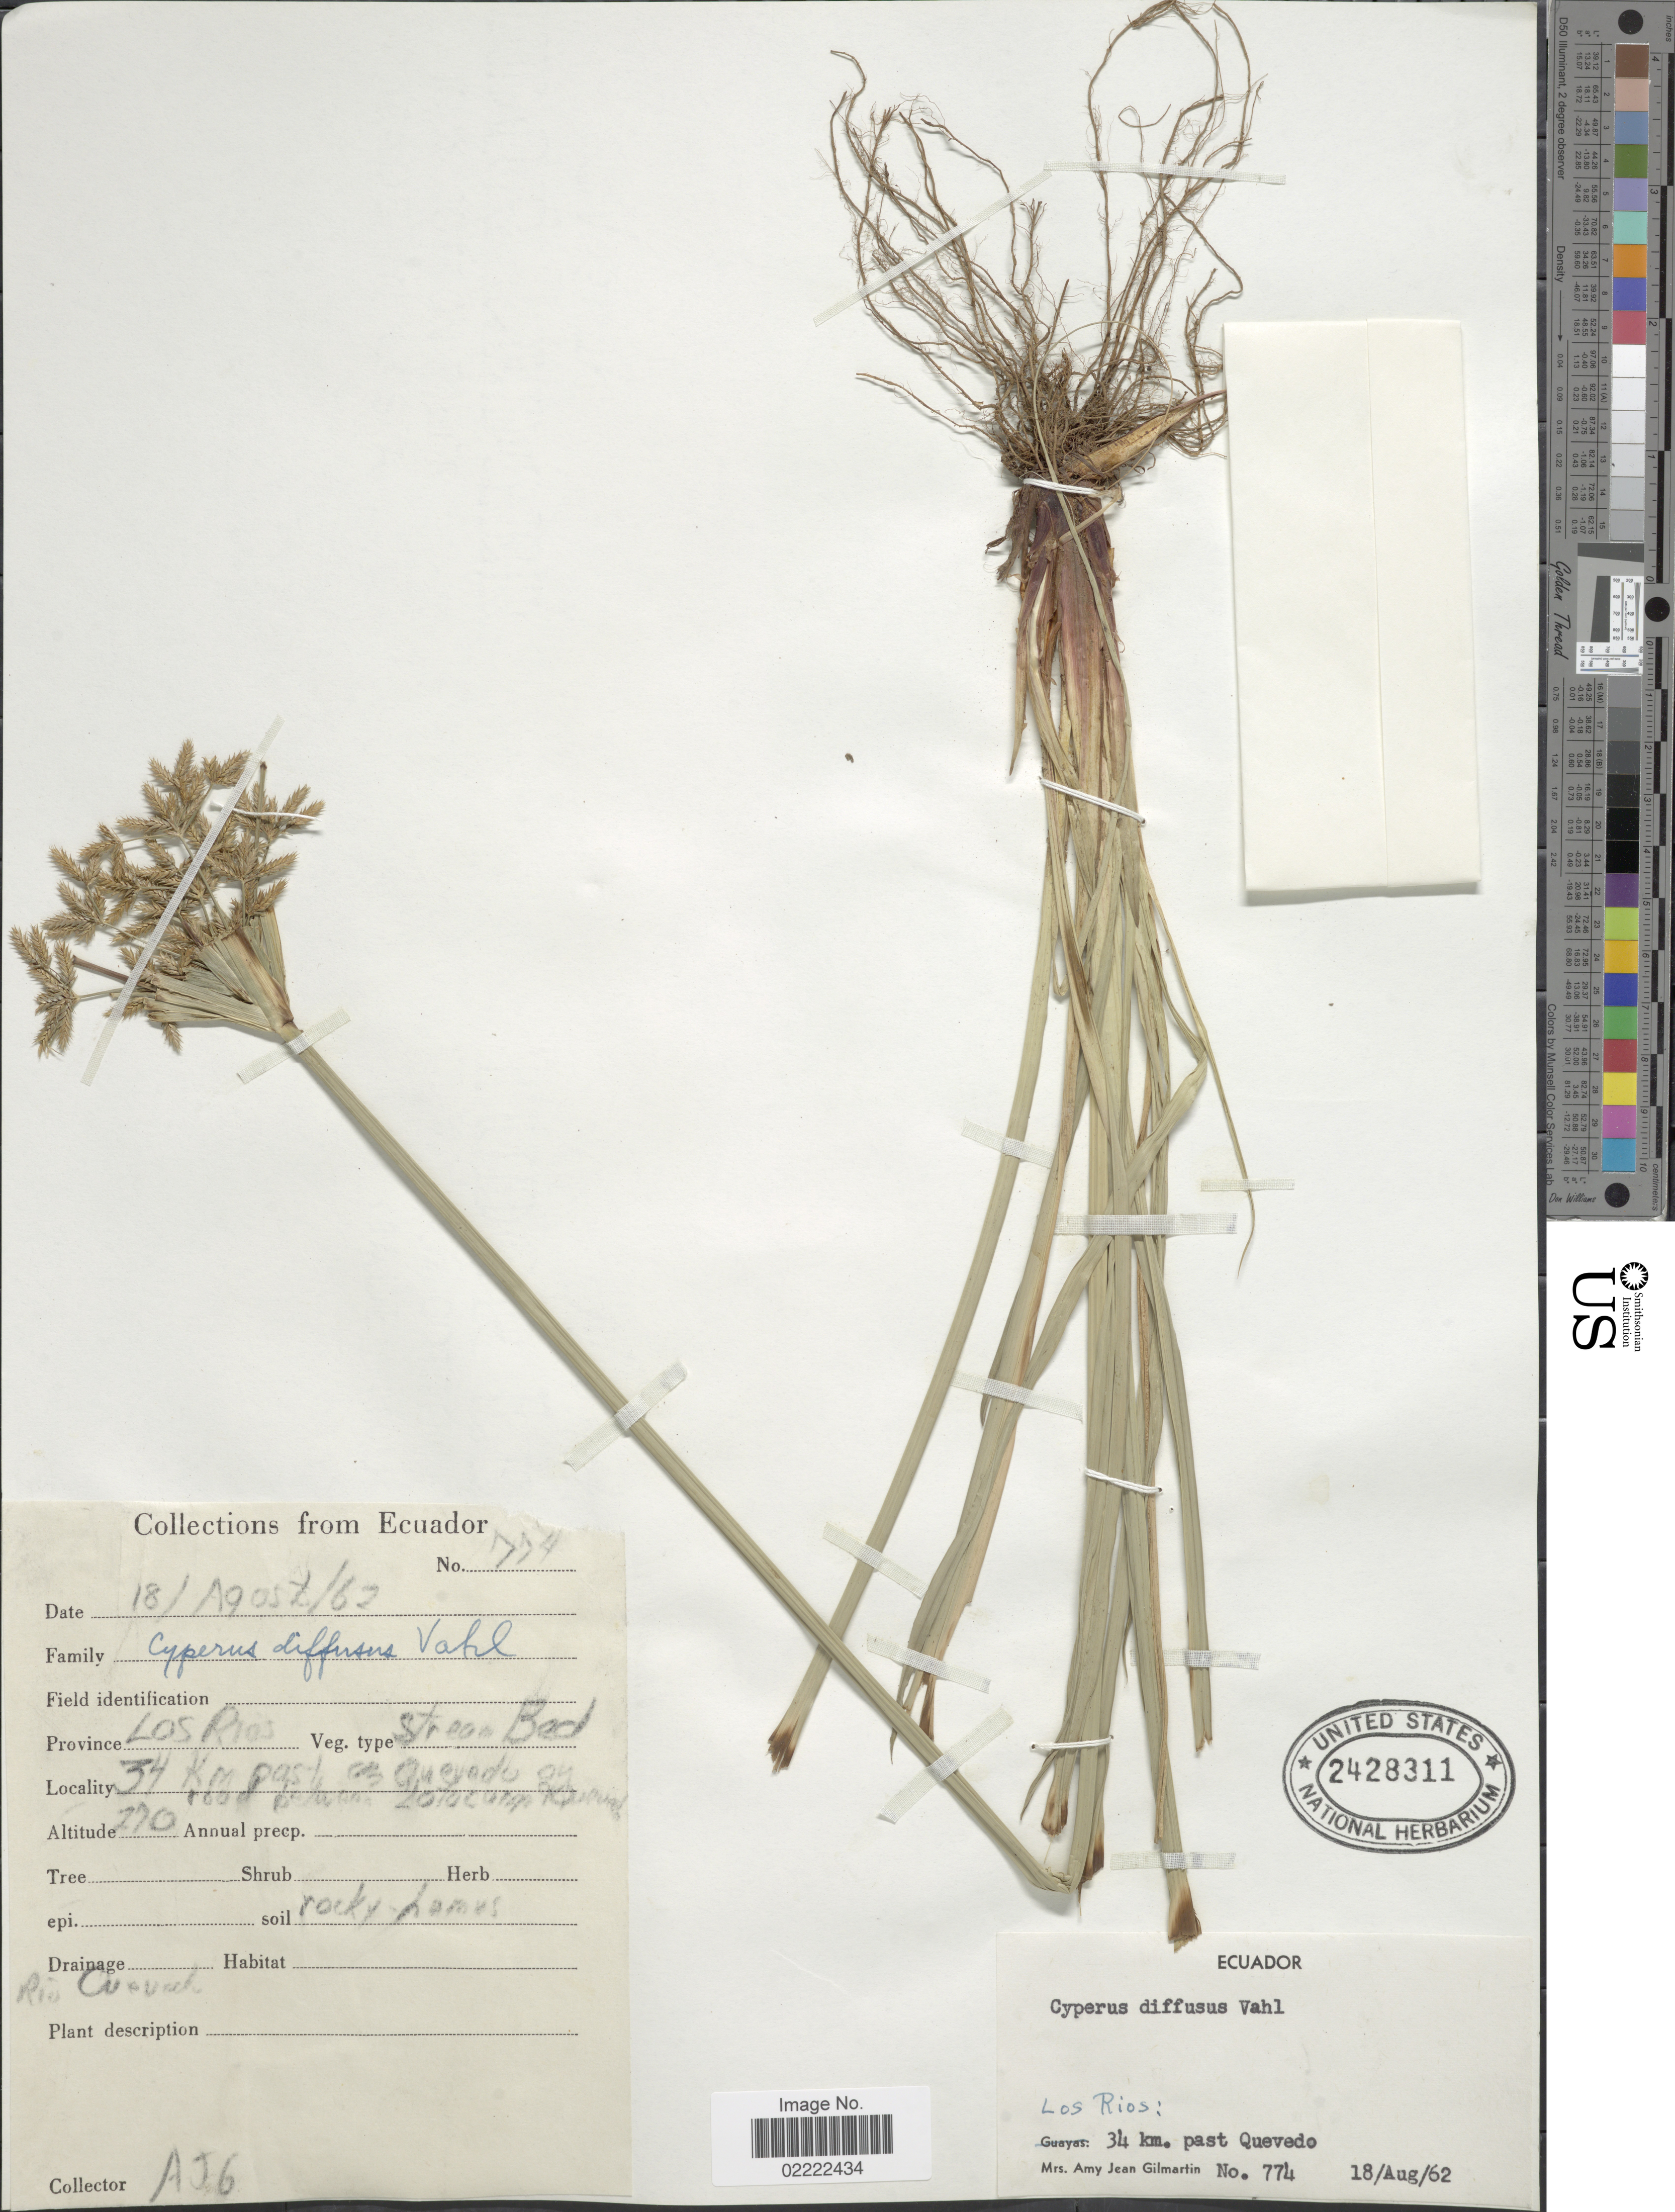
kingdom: Plantae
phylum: Tracheophyta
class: Liliopsida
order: Poales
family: Cyperaceae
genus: Cyperus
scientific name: Cyperus laxus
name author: Lam.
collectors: A. J. Gilmartin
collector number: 774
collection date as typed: Transcribed d/m/y: 18/8/62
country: Ecuador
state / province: Los Ríos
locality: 34 km. past Quevedo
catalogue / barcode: US 2428311